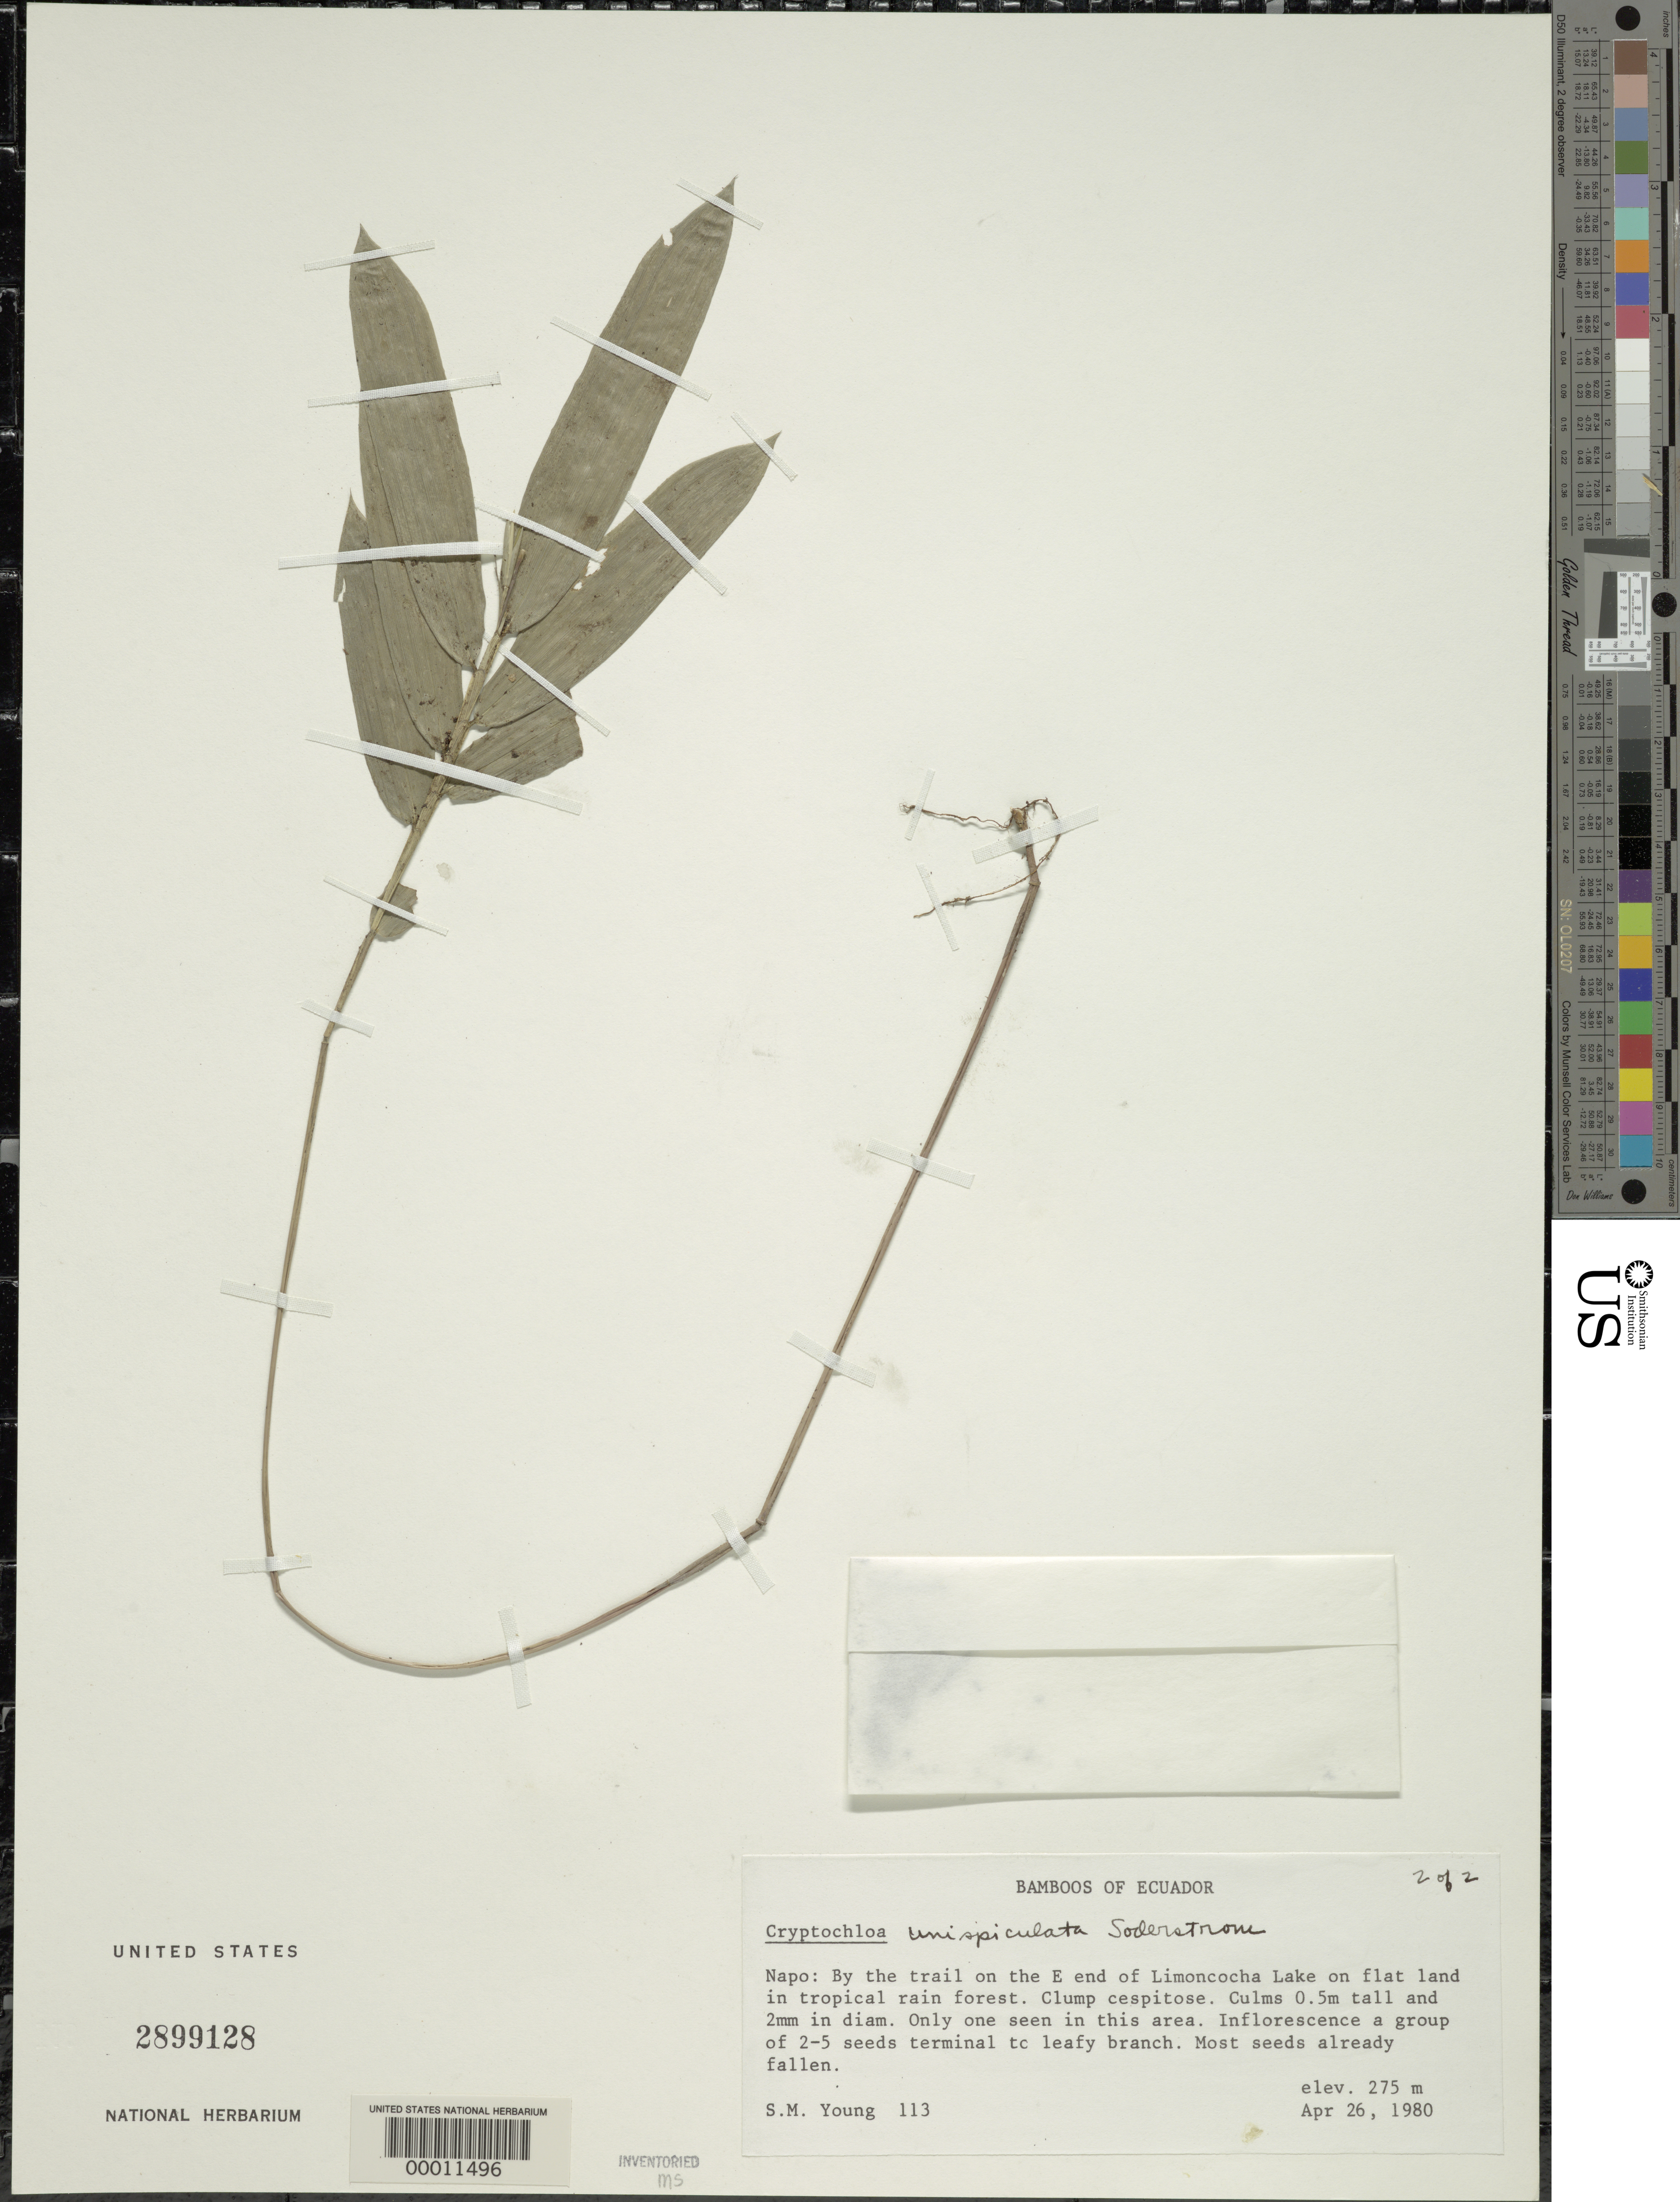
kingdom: Plantae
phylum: Tracheophyta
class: Liliopsida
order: Poales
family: Poaceae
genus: Cryptochloa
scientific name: Cryptochloa unispiculata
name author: Soderstr.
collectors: S. Young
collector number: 113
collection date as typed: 26 Apr 1980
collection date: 1980-04-26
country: Ecuador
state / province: Napo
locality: Limoncocha lake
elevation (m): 275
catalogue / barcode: US 2899128